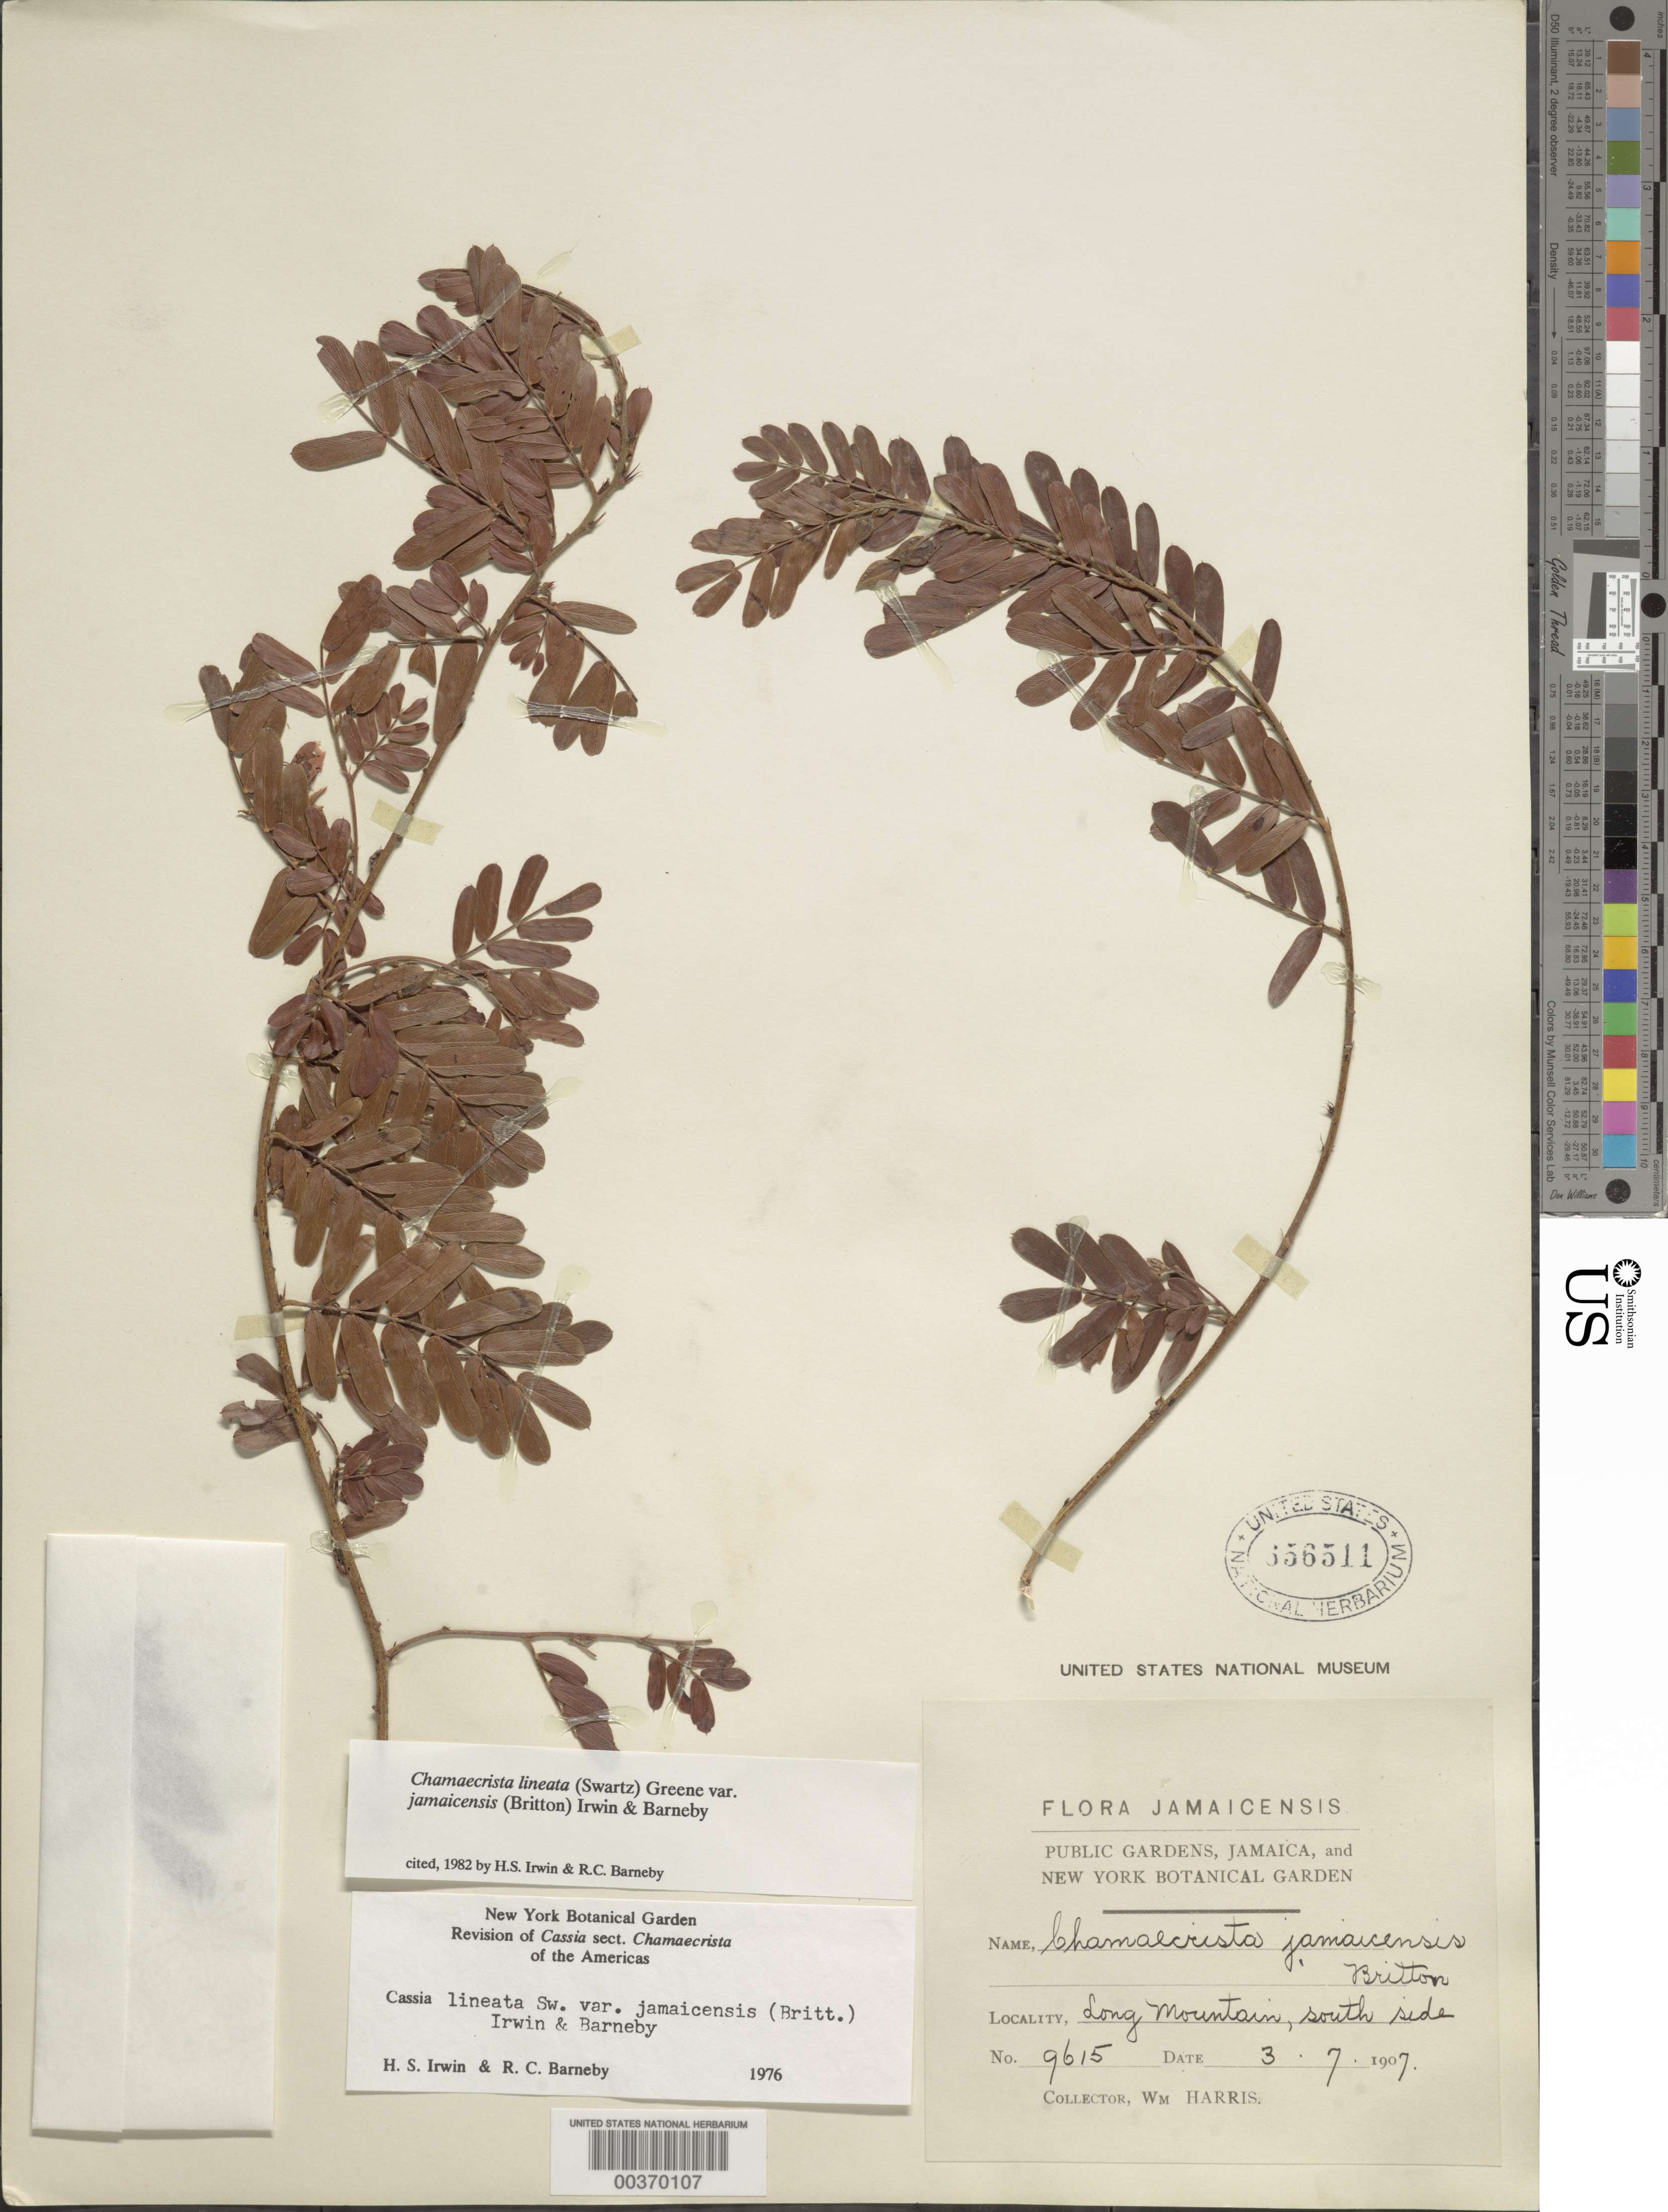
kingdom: Plantae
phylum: Tracheophyta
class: Magnoliopsida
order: Fabales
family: Fabaceae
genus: Chamaecrista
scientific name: Chamaecrista lineata var. jamaicensis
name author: (Britton) H.S. Irwin & Barneby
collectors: W. H. Harris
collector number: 9615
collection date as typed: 07 Mar 1907 or 03 Jul 1907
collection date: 1907-03-07 or 1907-07-03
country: Jamaica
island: Greater Antilles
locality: Long mountain, s side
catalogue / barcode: US 656511